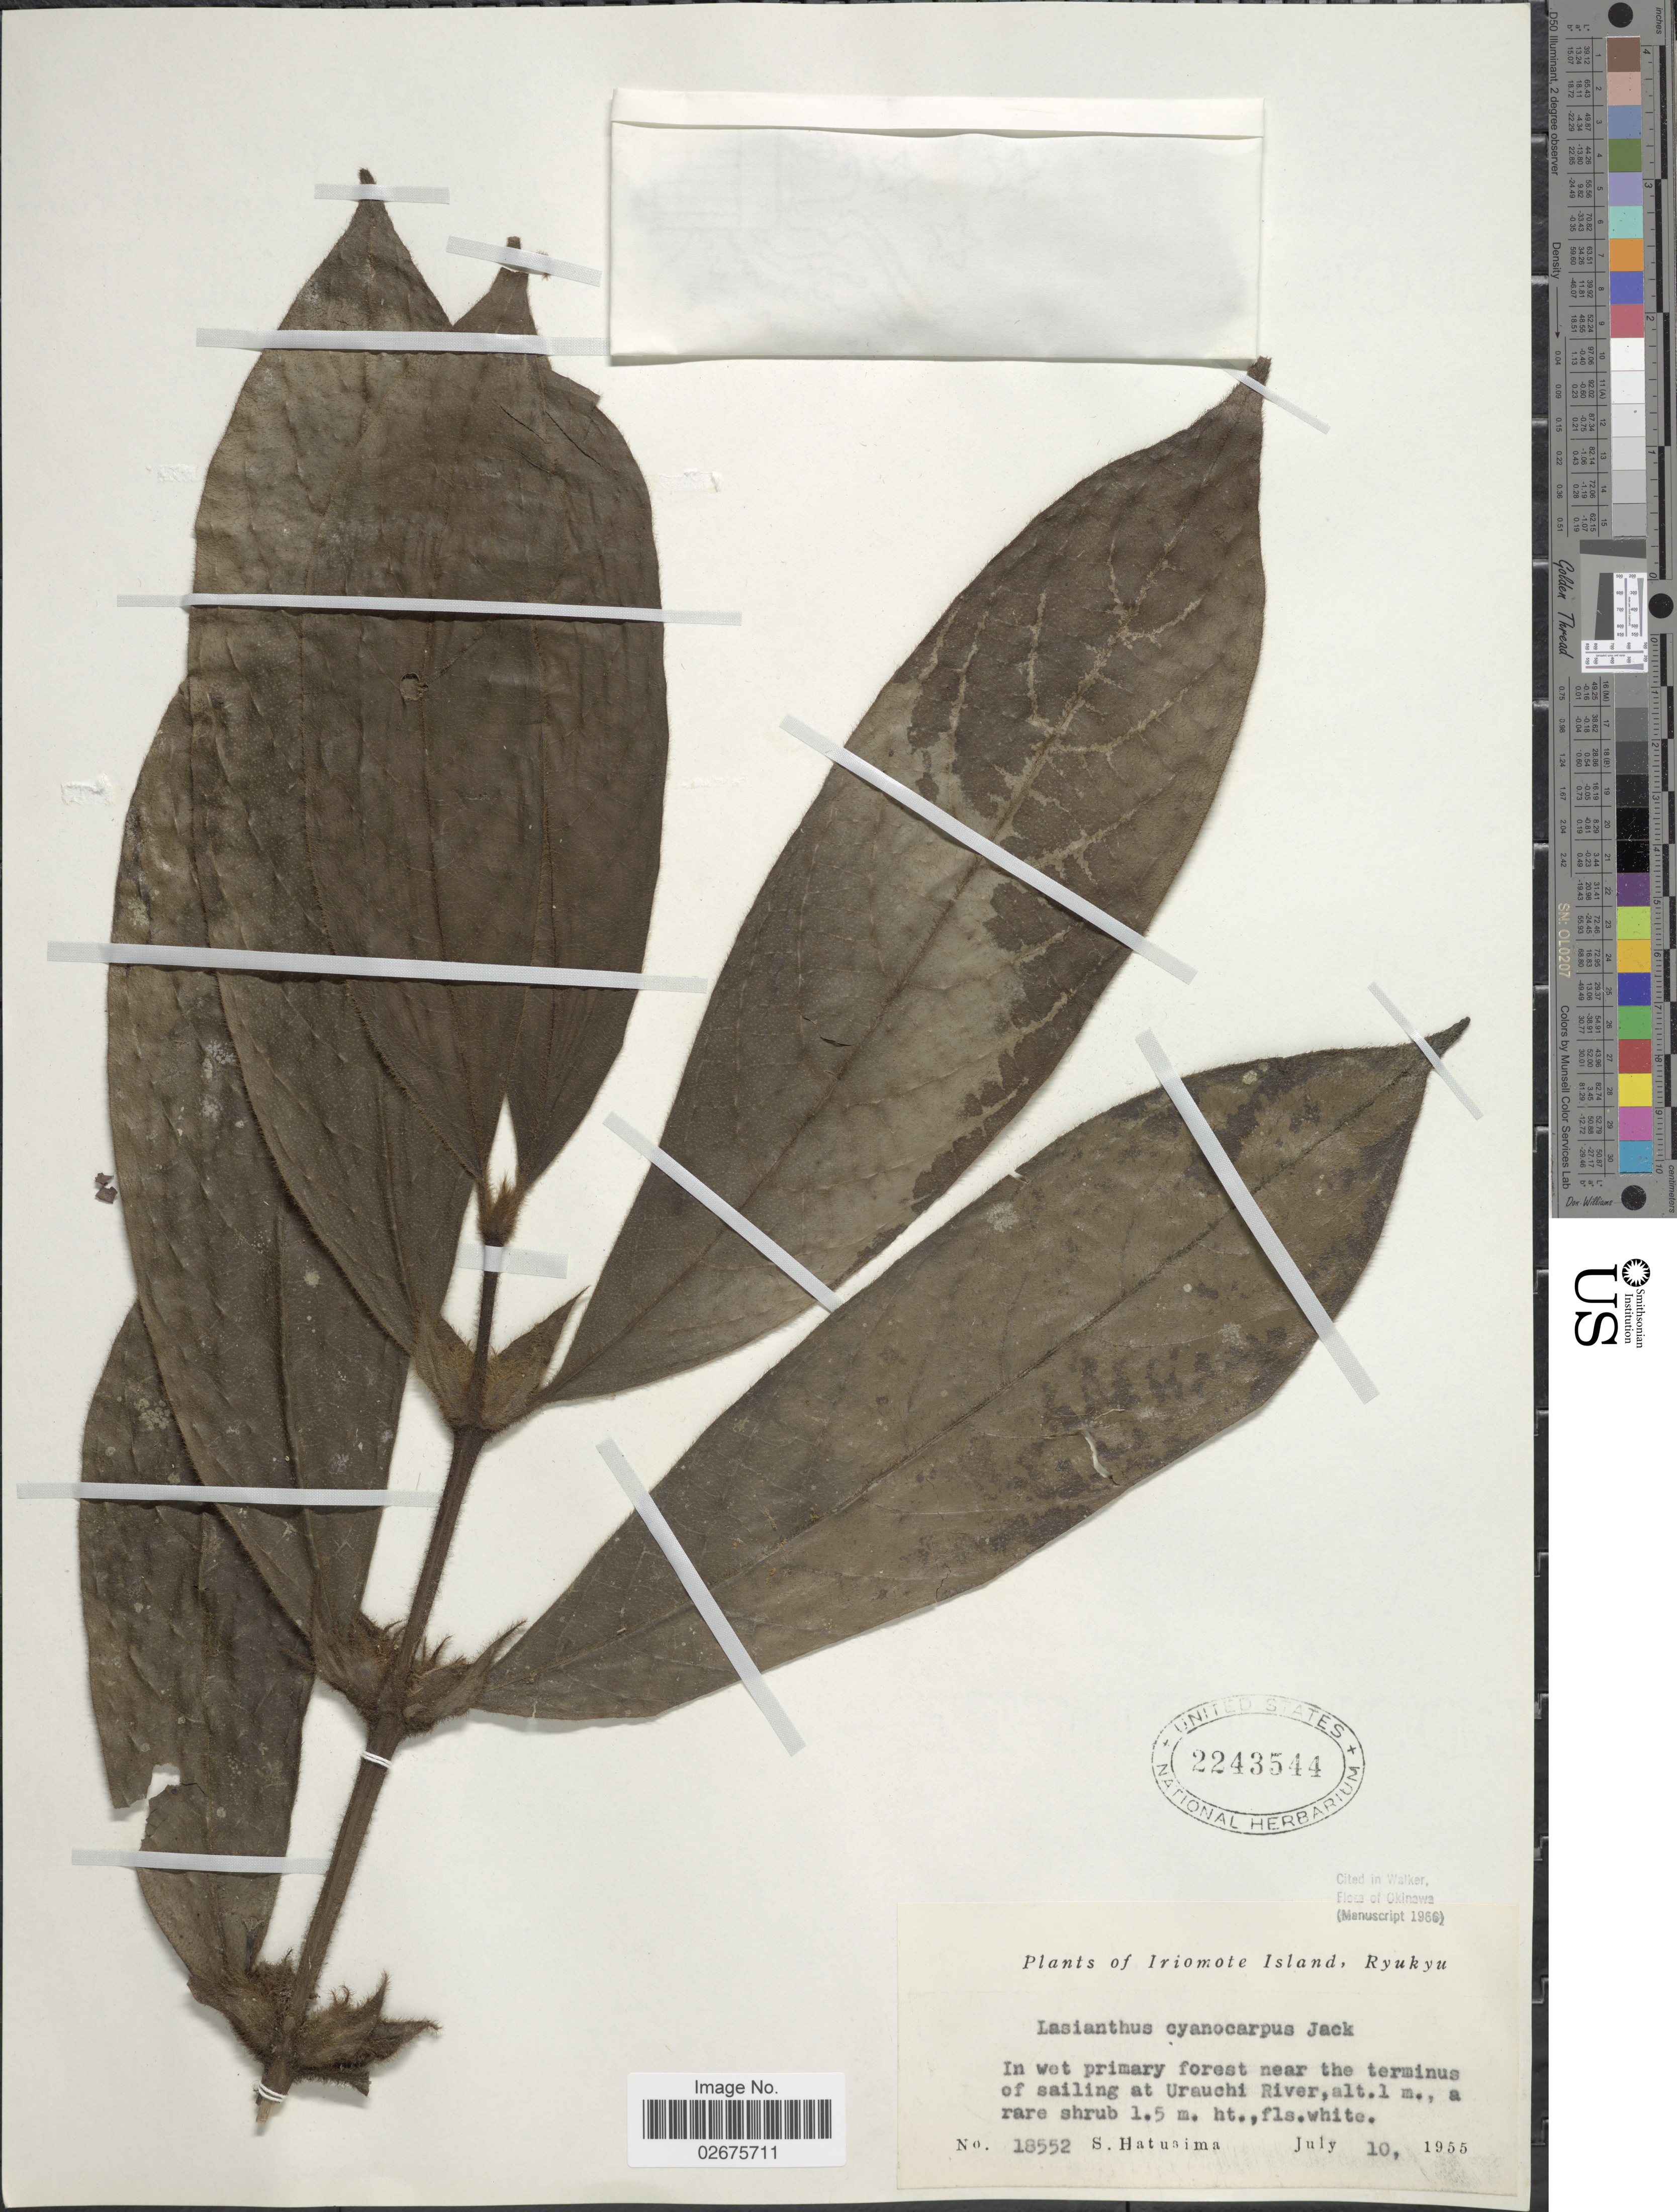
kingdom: Plantae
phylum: Tracheophyta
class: Magnoliopsida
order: Gentianales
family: Rubiaceae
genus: Lasianthus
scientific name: Lasianthus cyanocarpus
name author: Jack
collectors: S. Hatusima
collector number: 18552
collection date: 1955-07-10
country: Japan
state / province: Okinawa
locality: Iriomote Island, Ryukyu, In wet primary forest near the terminus of sailing at Urauchi River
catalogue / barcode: US 2243544